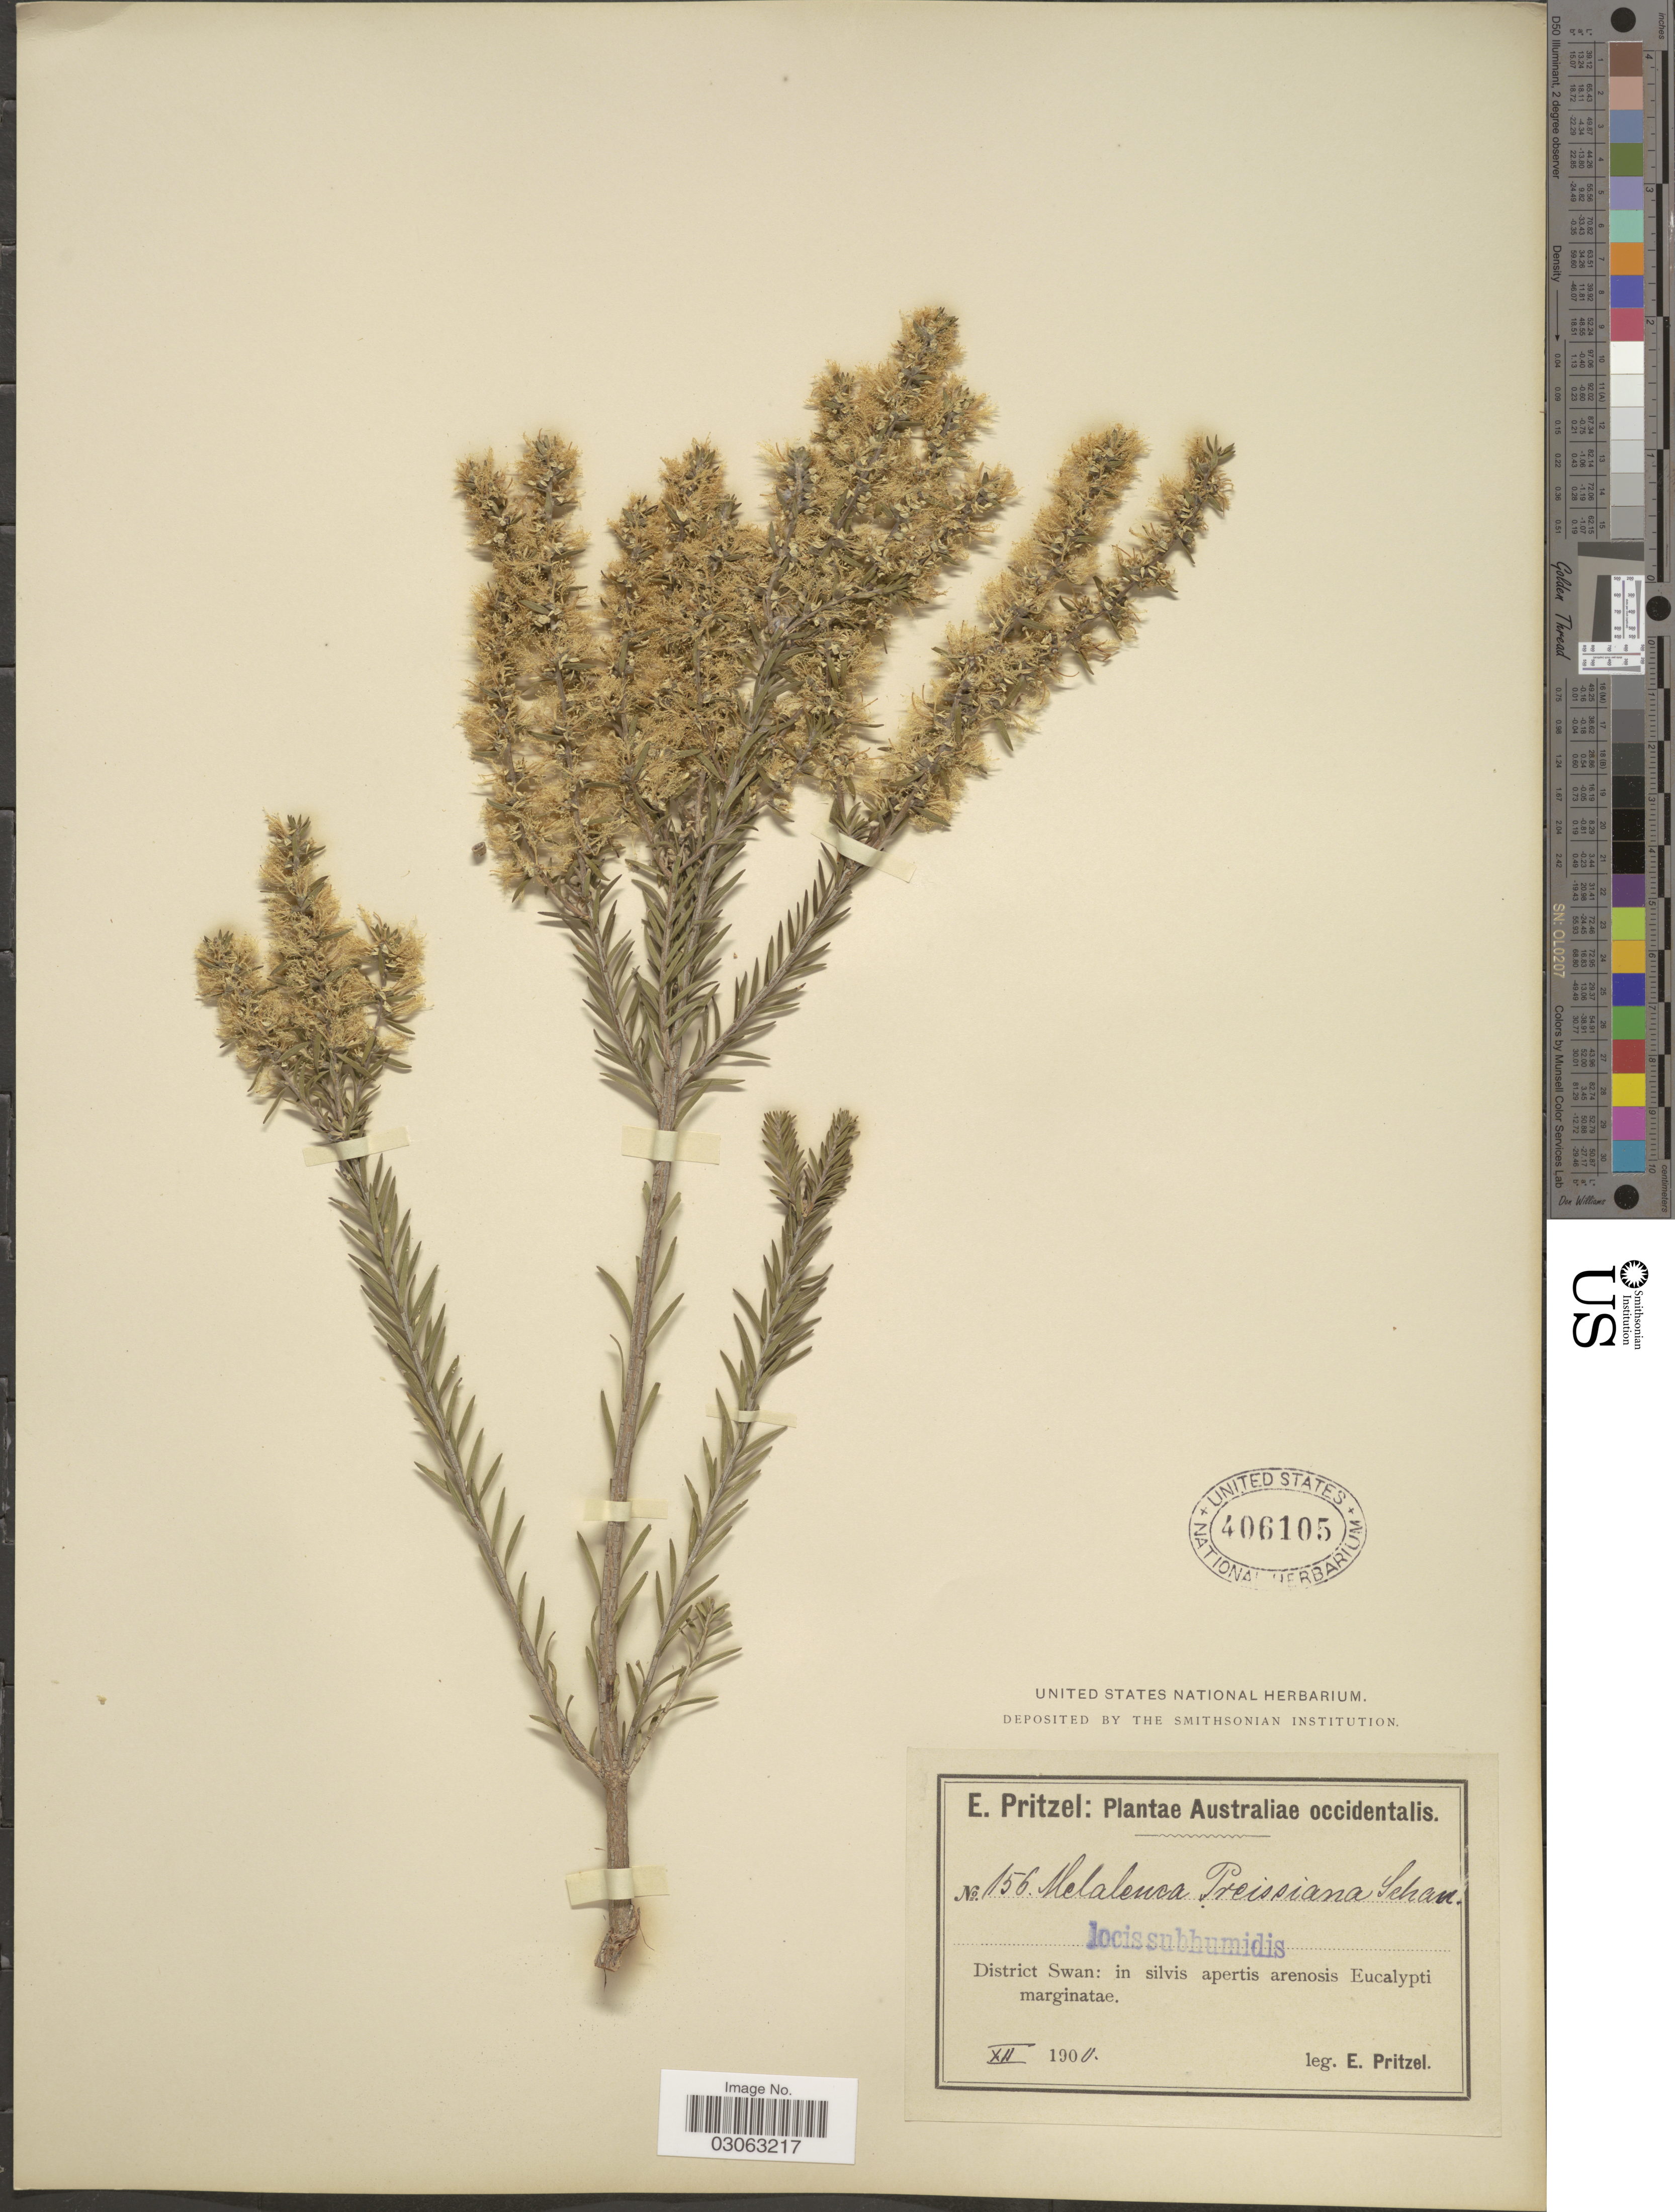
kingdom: Plantae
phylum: Tracheophyta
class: Magnoliopsida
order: Myrtales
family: Myrtaceae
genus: Melaleuca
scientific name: Melaleuca preissiana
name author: Schauer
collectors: E. G. Pritzel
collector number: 156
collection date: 1900-12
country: Australia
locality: Australiae occidentalis. District Swan: in silvis apertis arenosis Eucalypti marginatae.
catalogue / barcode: US 406105